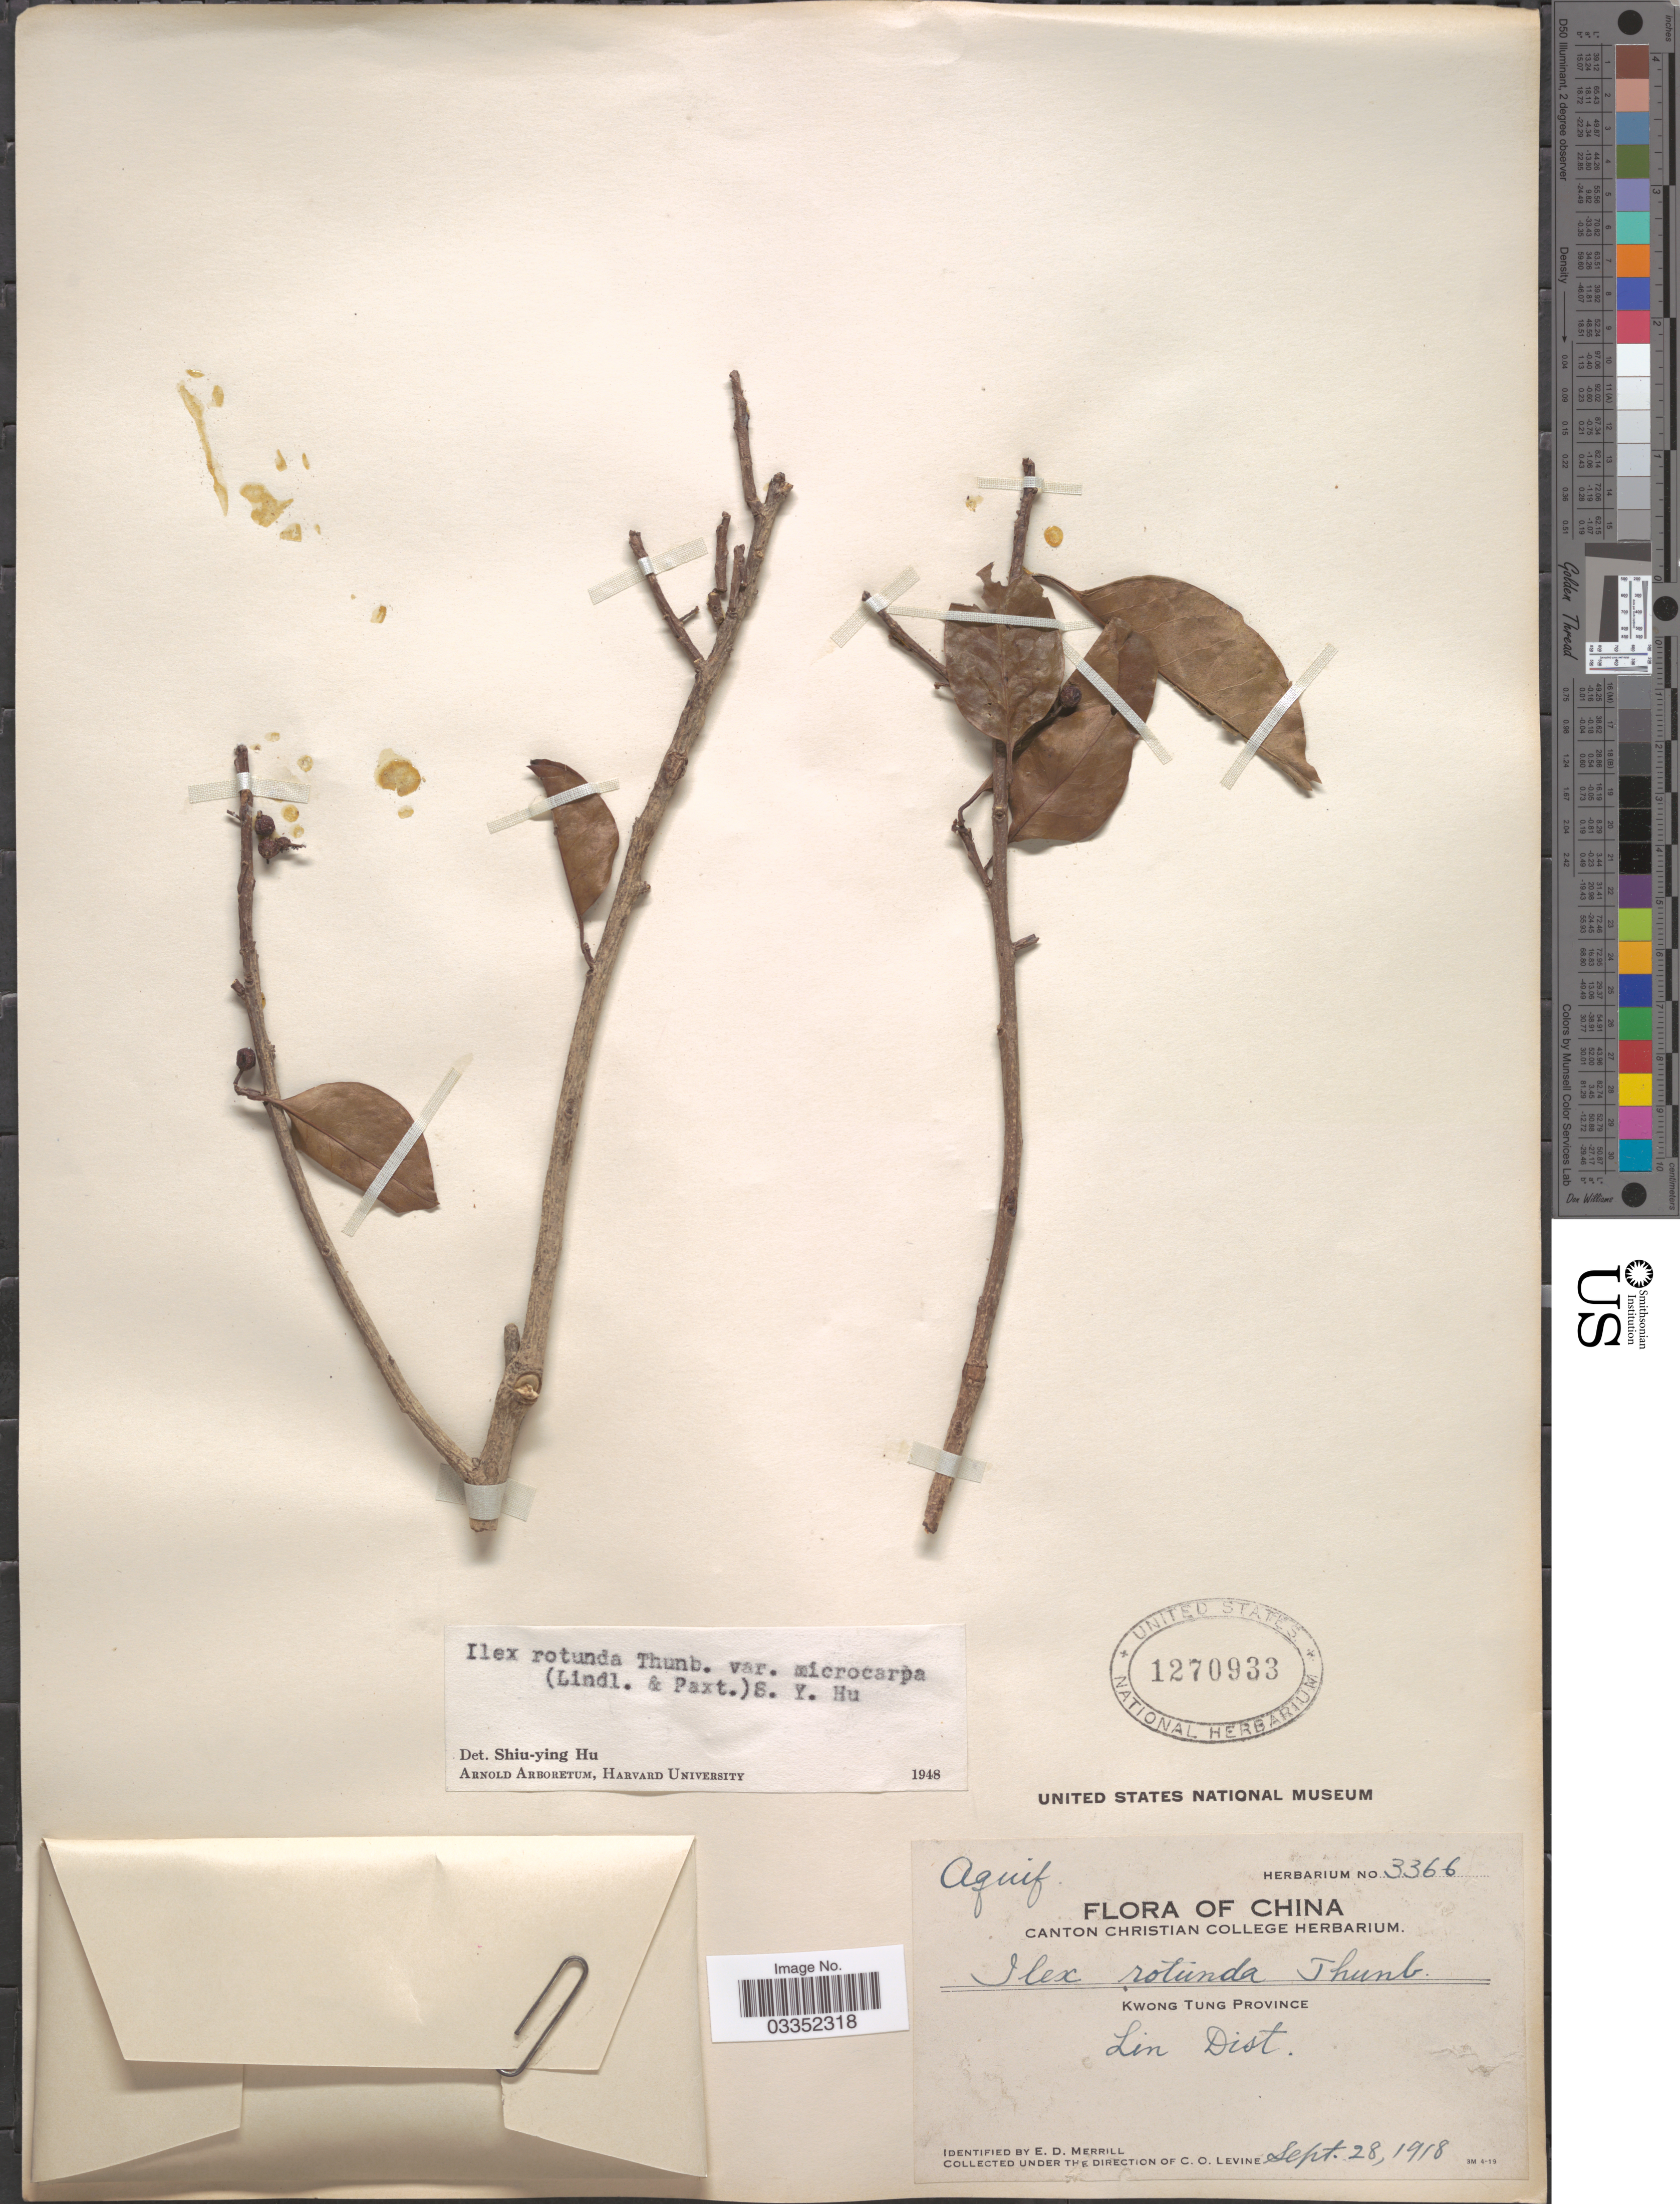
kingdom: Plantae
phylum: Tracheophyta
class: Magnoliopsida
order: Aquifoliales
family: Aquifoliaceae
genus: Ilex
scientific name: Ilex rotunda var. microcarpa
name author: (Lindl. ex Paxton) S.Y. Hu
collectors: C. O. Levine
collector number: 3366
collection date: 1918-09-28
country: China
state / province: Guangdong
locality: Kwong Tung Province, Lin Dist.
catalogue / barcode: US 1270933